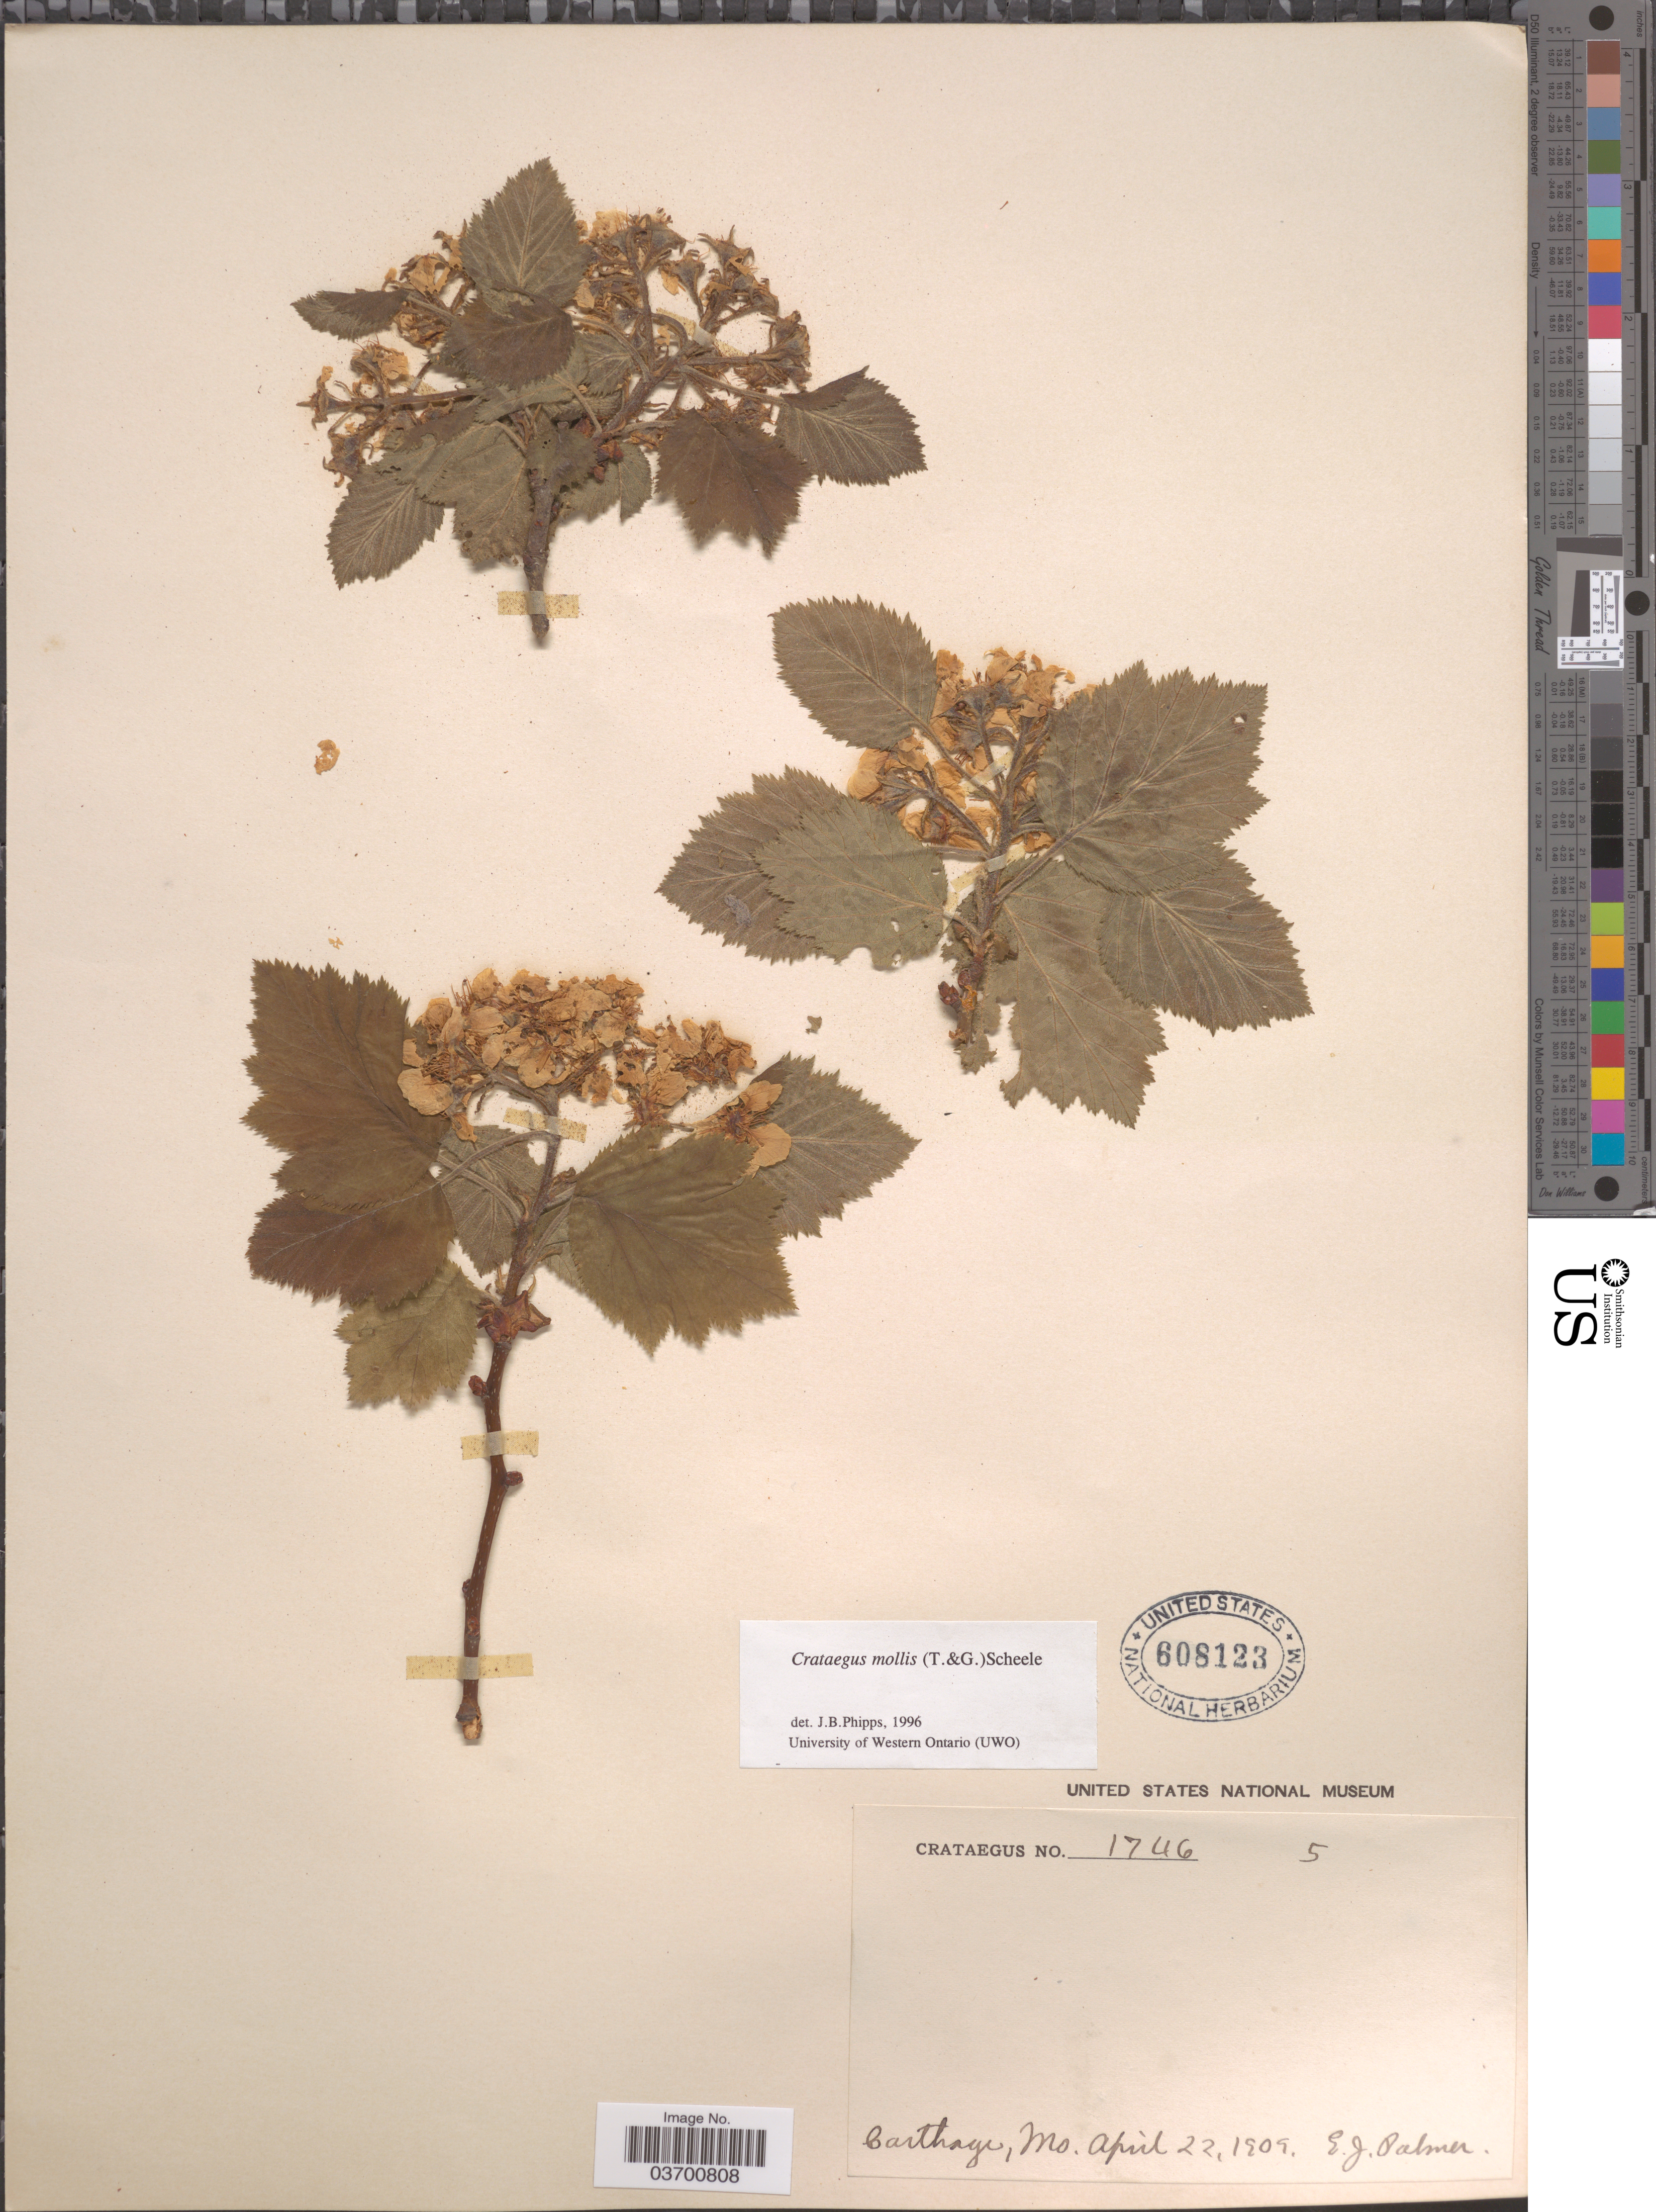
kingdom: Plantae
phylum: Tracheophyta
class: Magnoliopsida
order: Rosales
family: Rosaceae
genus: Crataegus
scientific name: Crataegus mollis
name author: (Torr. & A. Gray) Scheele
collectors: E. J. Palmer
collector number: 1746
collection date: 1909-04-22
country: United States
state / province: Missouri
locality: Carthage.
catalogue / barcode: US 608123